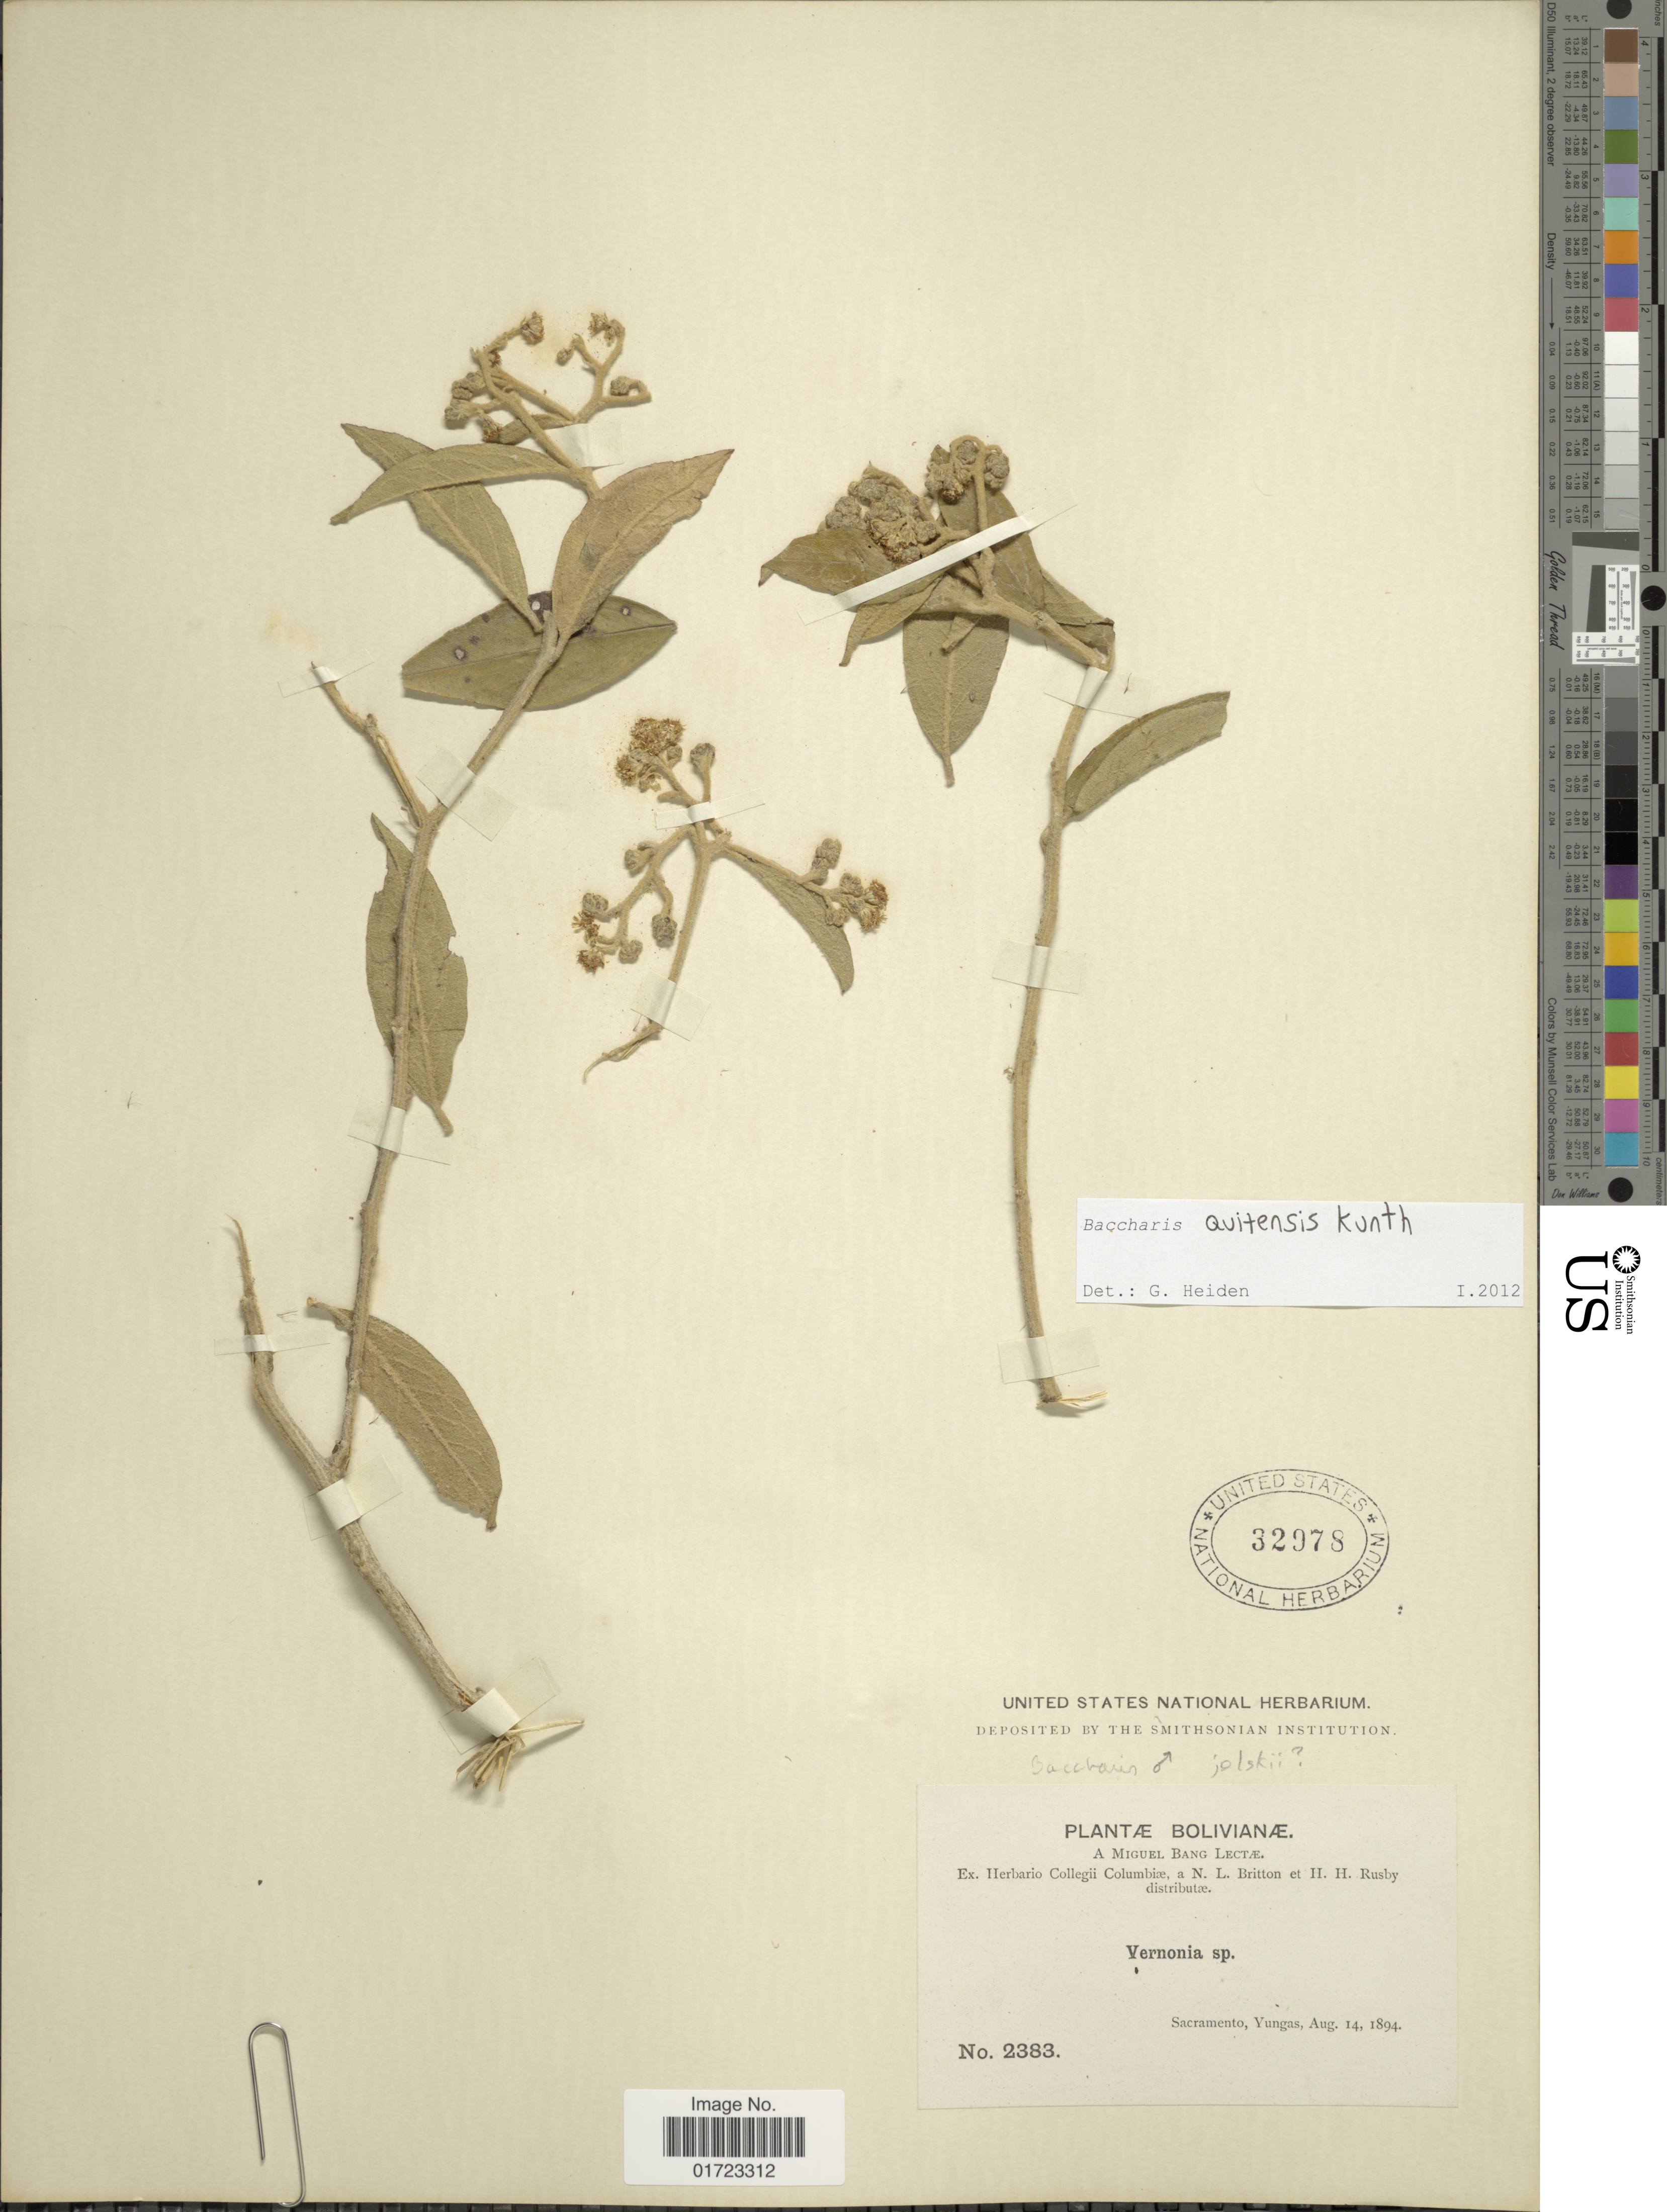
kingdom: Plantae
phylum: Tracheophyta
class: Magnoliopsida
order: Asterales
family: Asteraceae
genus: Baccharis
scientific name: Baccharis quitensis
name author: Kunth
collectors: M. Bang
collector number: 2383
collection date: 1894-08-14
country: Bolivia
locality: Bolivianae, Sacramento, Yungas.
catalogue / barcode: US 32978